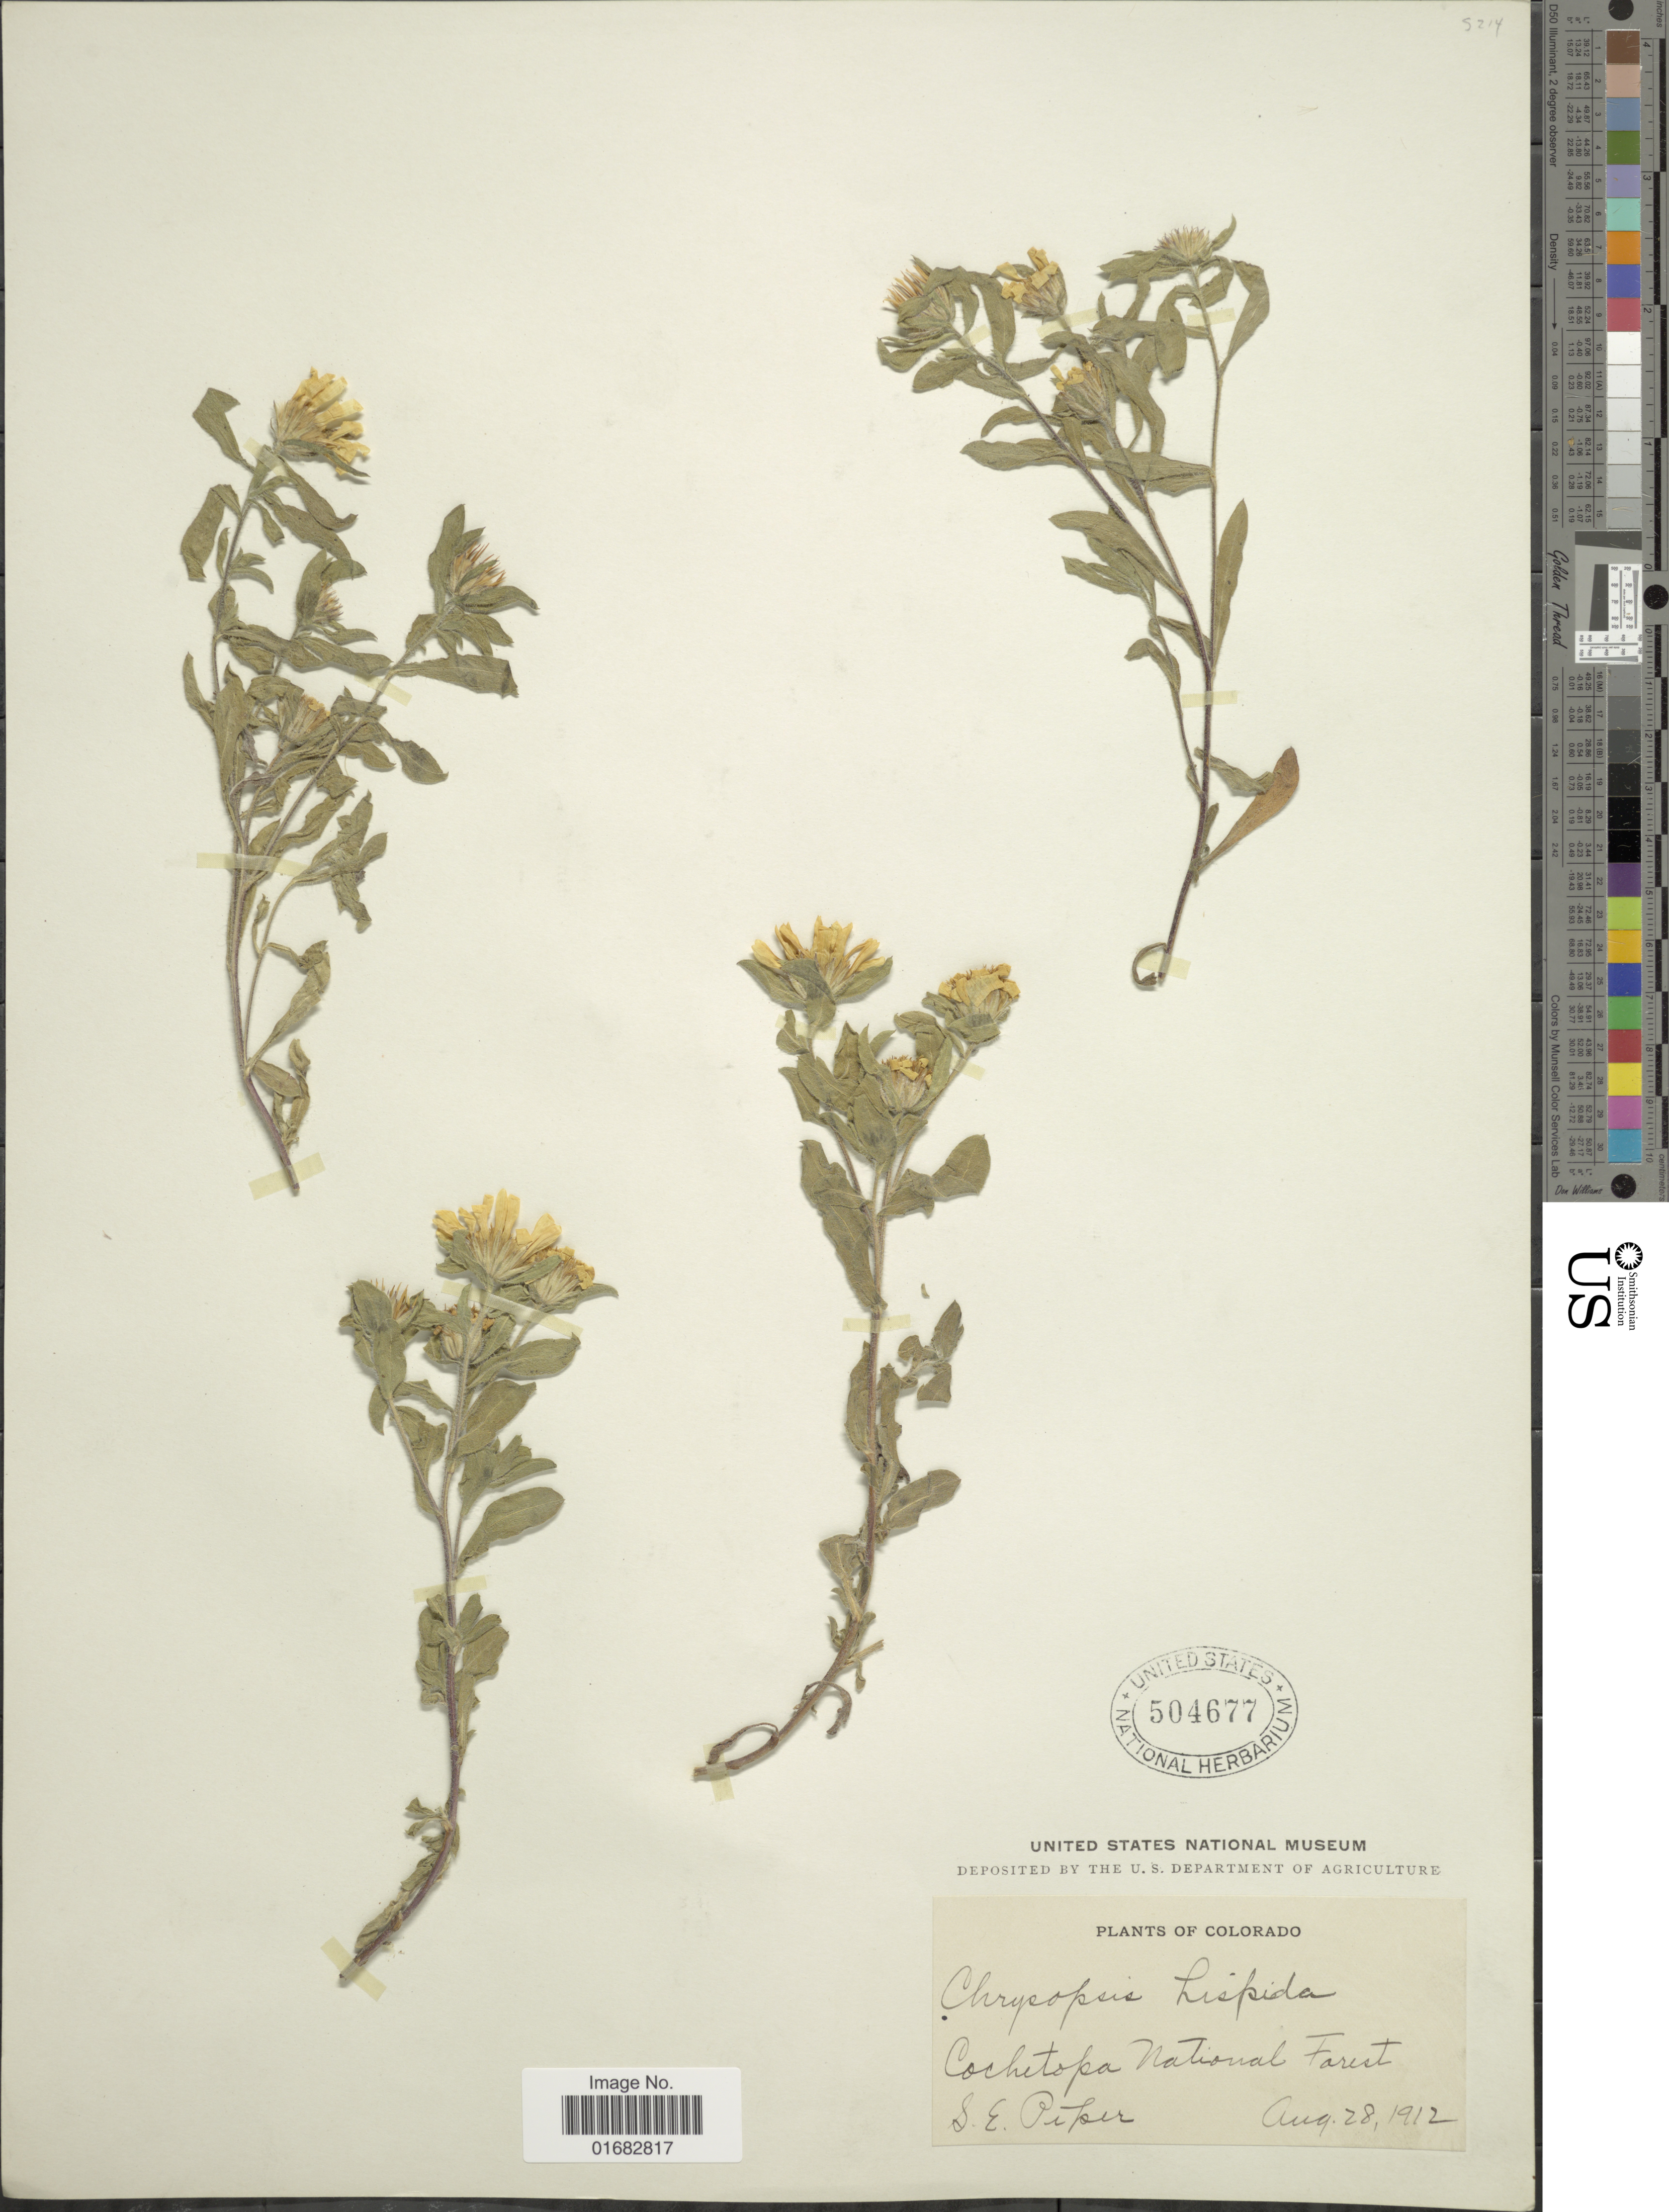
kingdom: Plantae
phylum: Tracheophyta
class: Magnoliopsida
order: Asterales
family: Asteraceae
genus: Heterotheca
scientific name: Heterotheca villosa var. hispida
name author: (Hook.) V.L. Harms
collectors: S. Piper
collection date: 1912-08-28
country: United States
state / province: Colorado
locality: Cochetopa National Forest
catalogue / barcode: US 504677